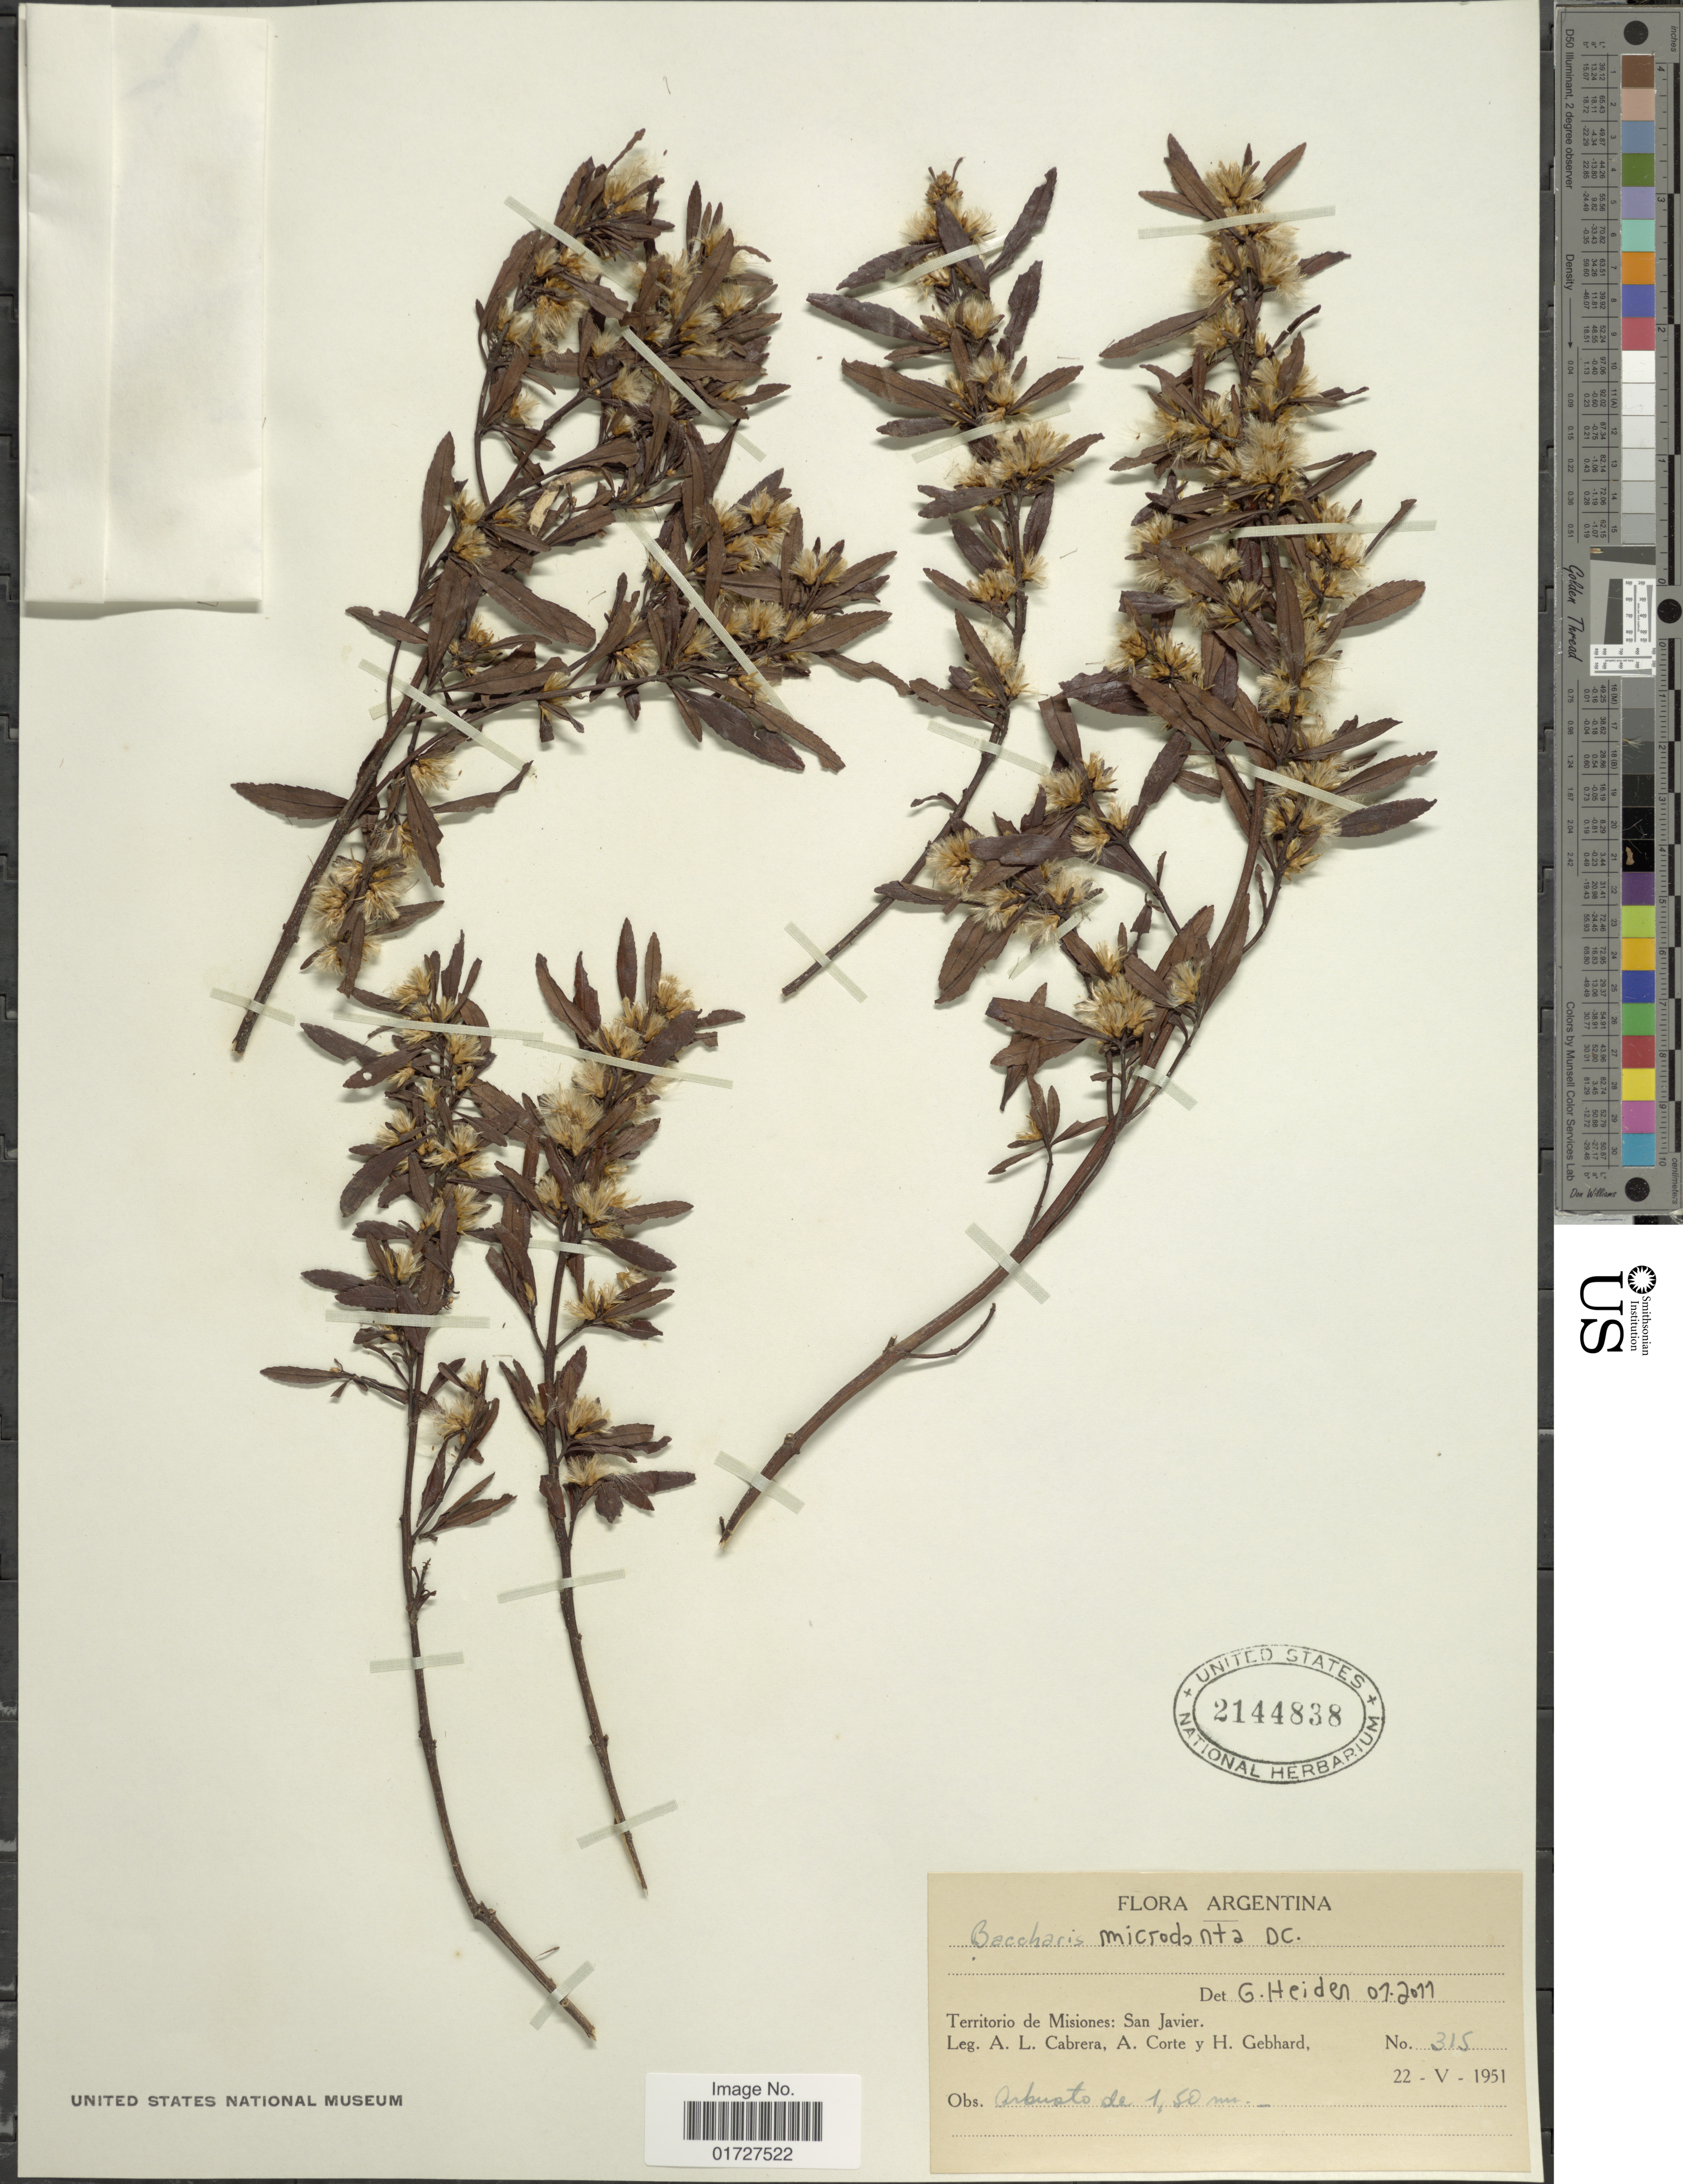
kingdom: Plantae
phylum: Tracheophyta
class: Magnoliopsida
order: Asterales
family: Asteraceae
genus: Baccharis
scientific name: Baccharis microdonta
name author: DC.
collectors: A. L. Cabrera, A. Corte & H. Gebhard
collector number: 315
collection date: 1951-05-22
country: Argentina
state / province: Misiones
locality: San Javier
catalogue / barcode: US 2144838